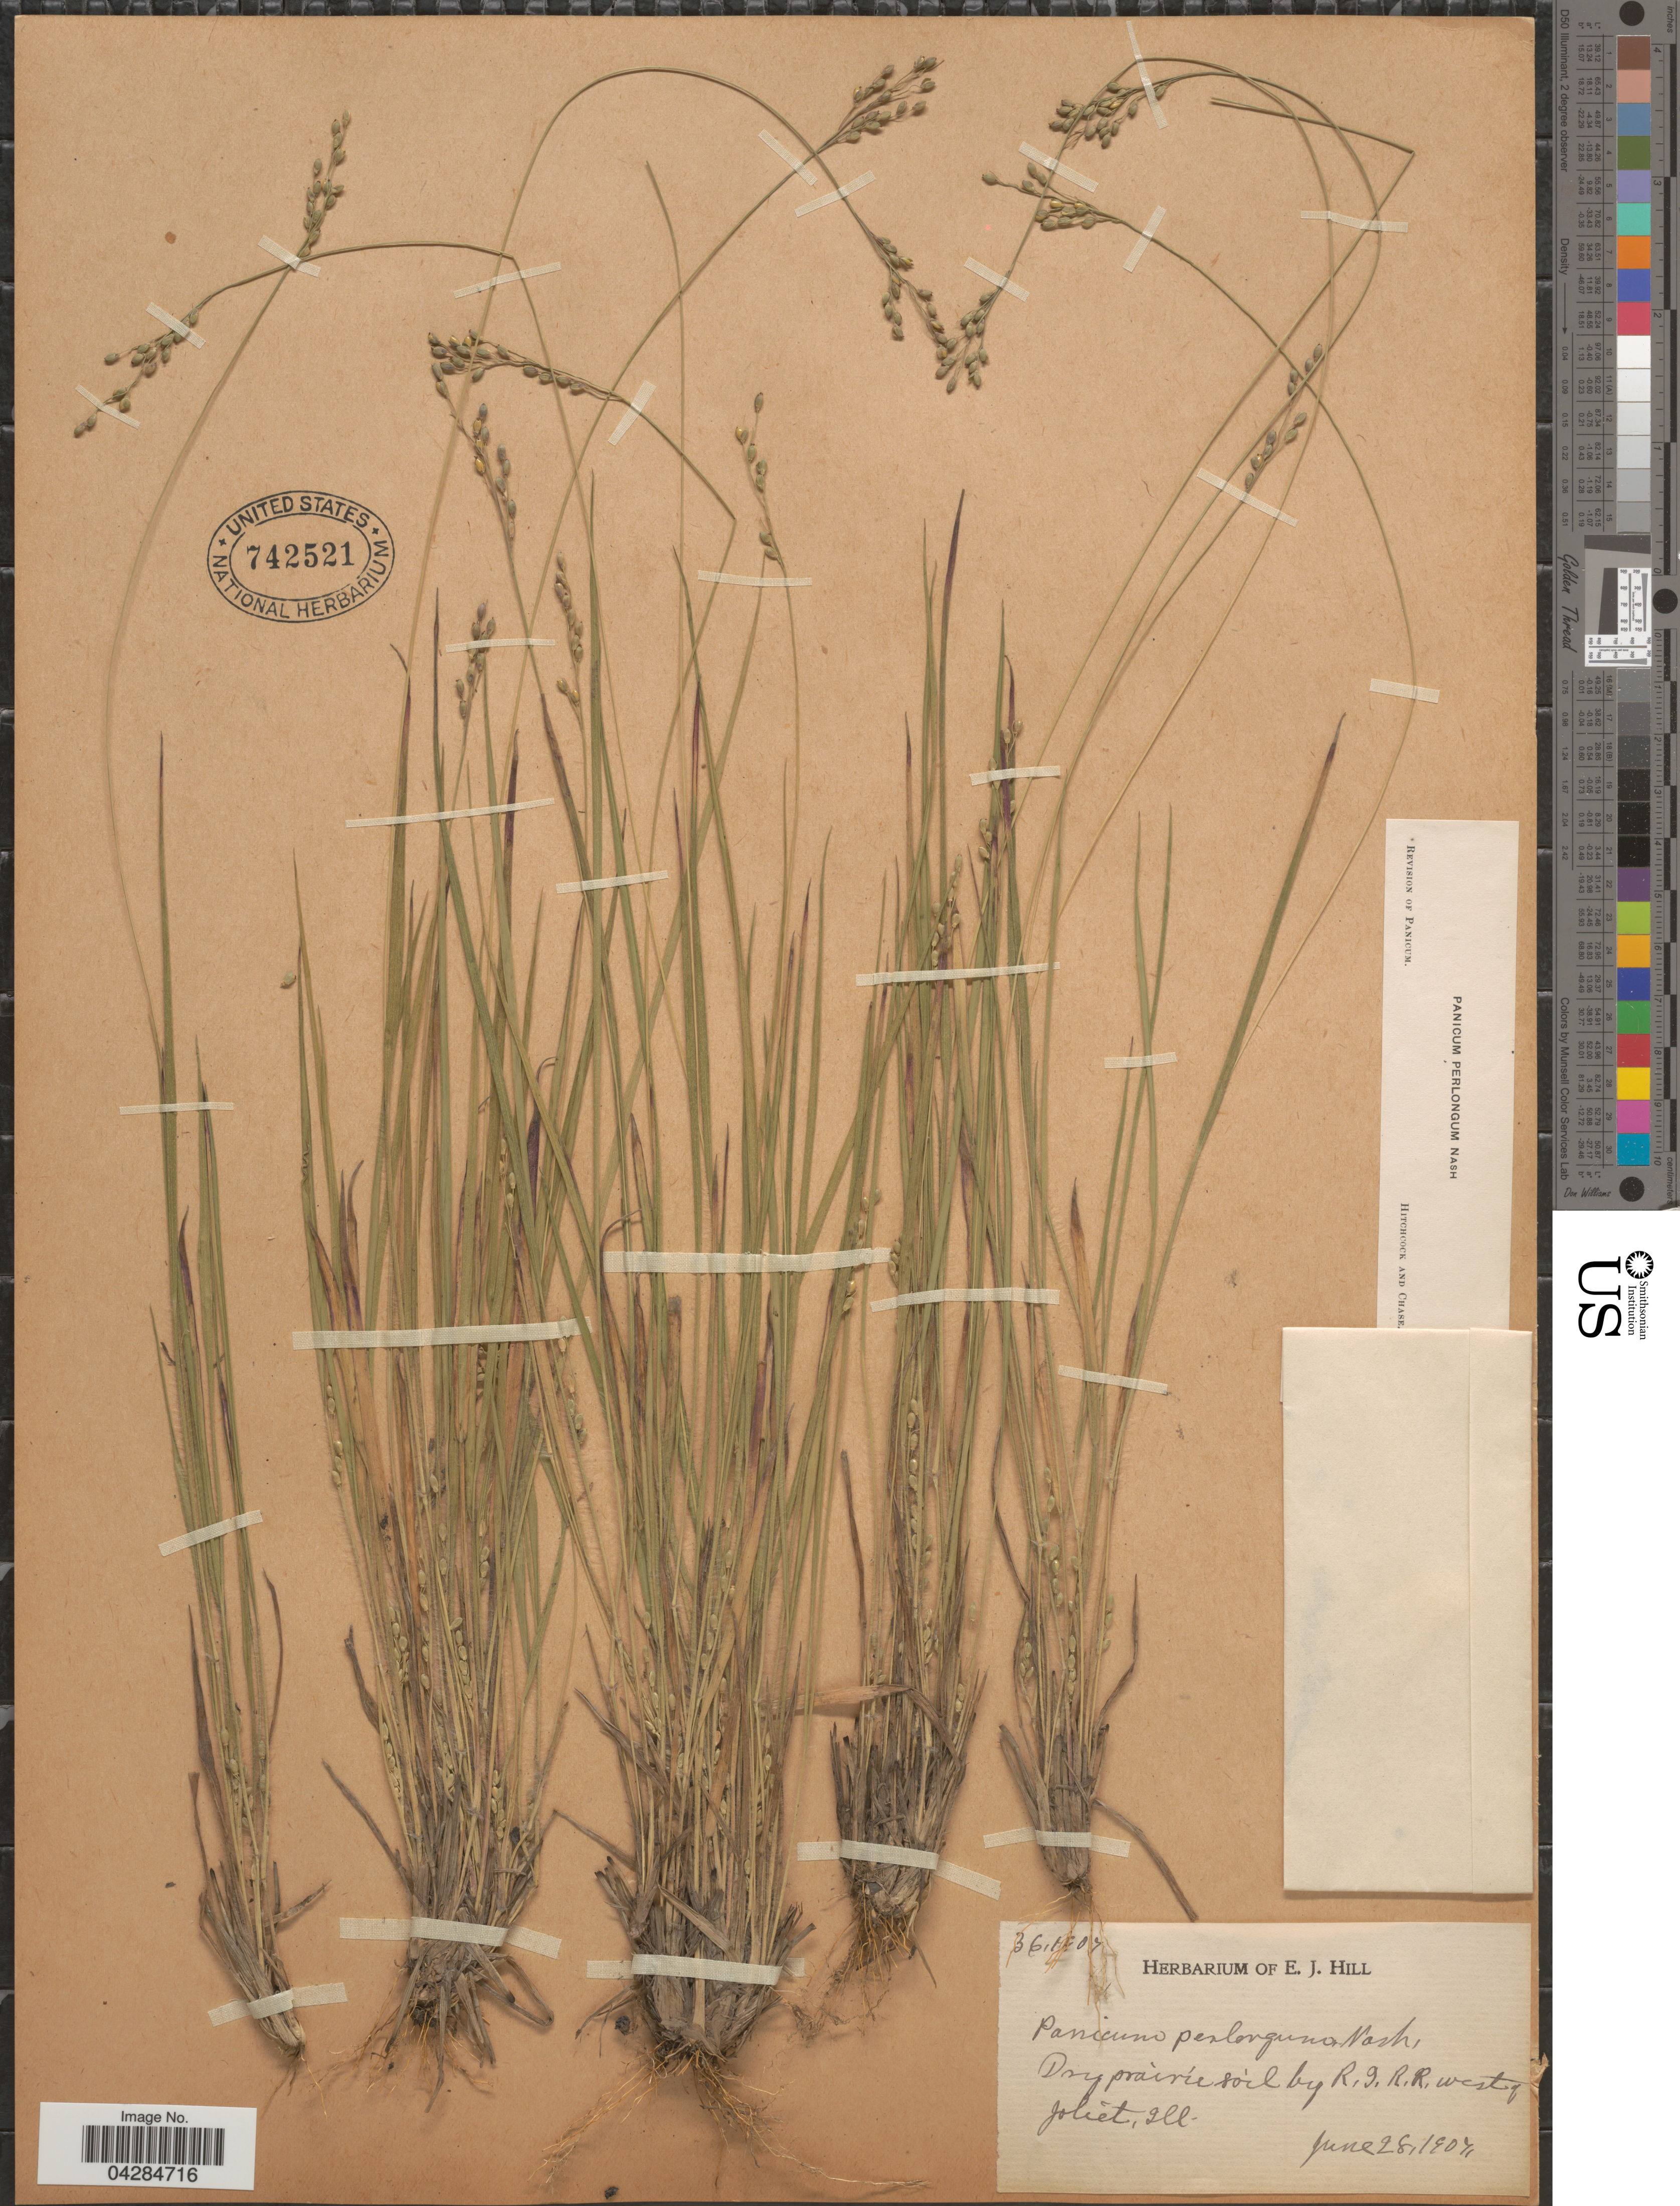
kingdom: Plantae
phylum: Tracheophyta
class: Liliopsida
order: Poales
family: Poaceae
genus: Dichanthelium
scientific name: Dichanthelium perlongum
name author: (Nash) Freckmann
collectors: Ex herb. E. J. Hill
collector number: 36,1907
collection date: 1907-06-28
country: United States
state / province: Illinois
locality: Dry prairie soil by R.I.R.R. West of Joliet.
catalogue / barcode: US 742521